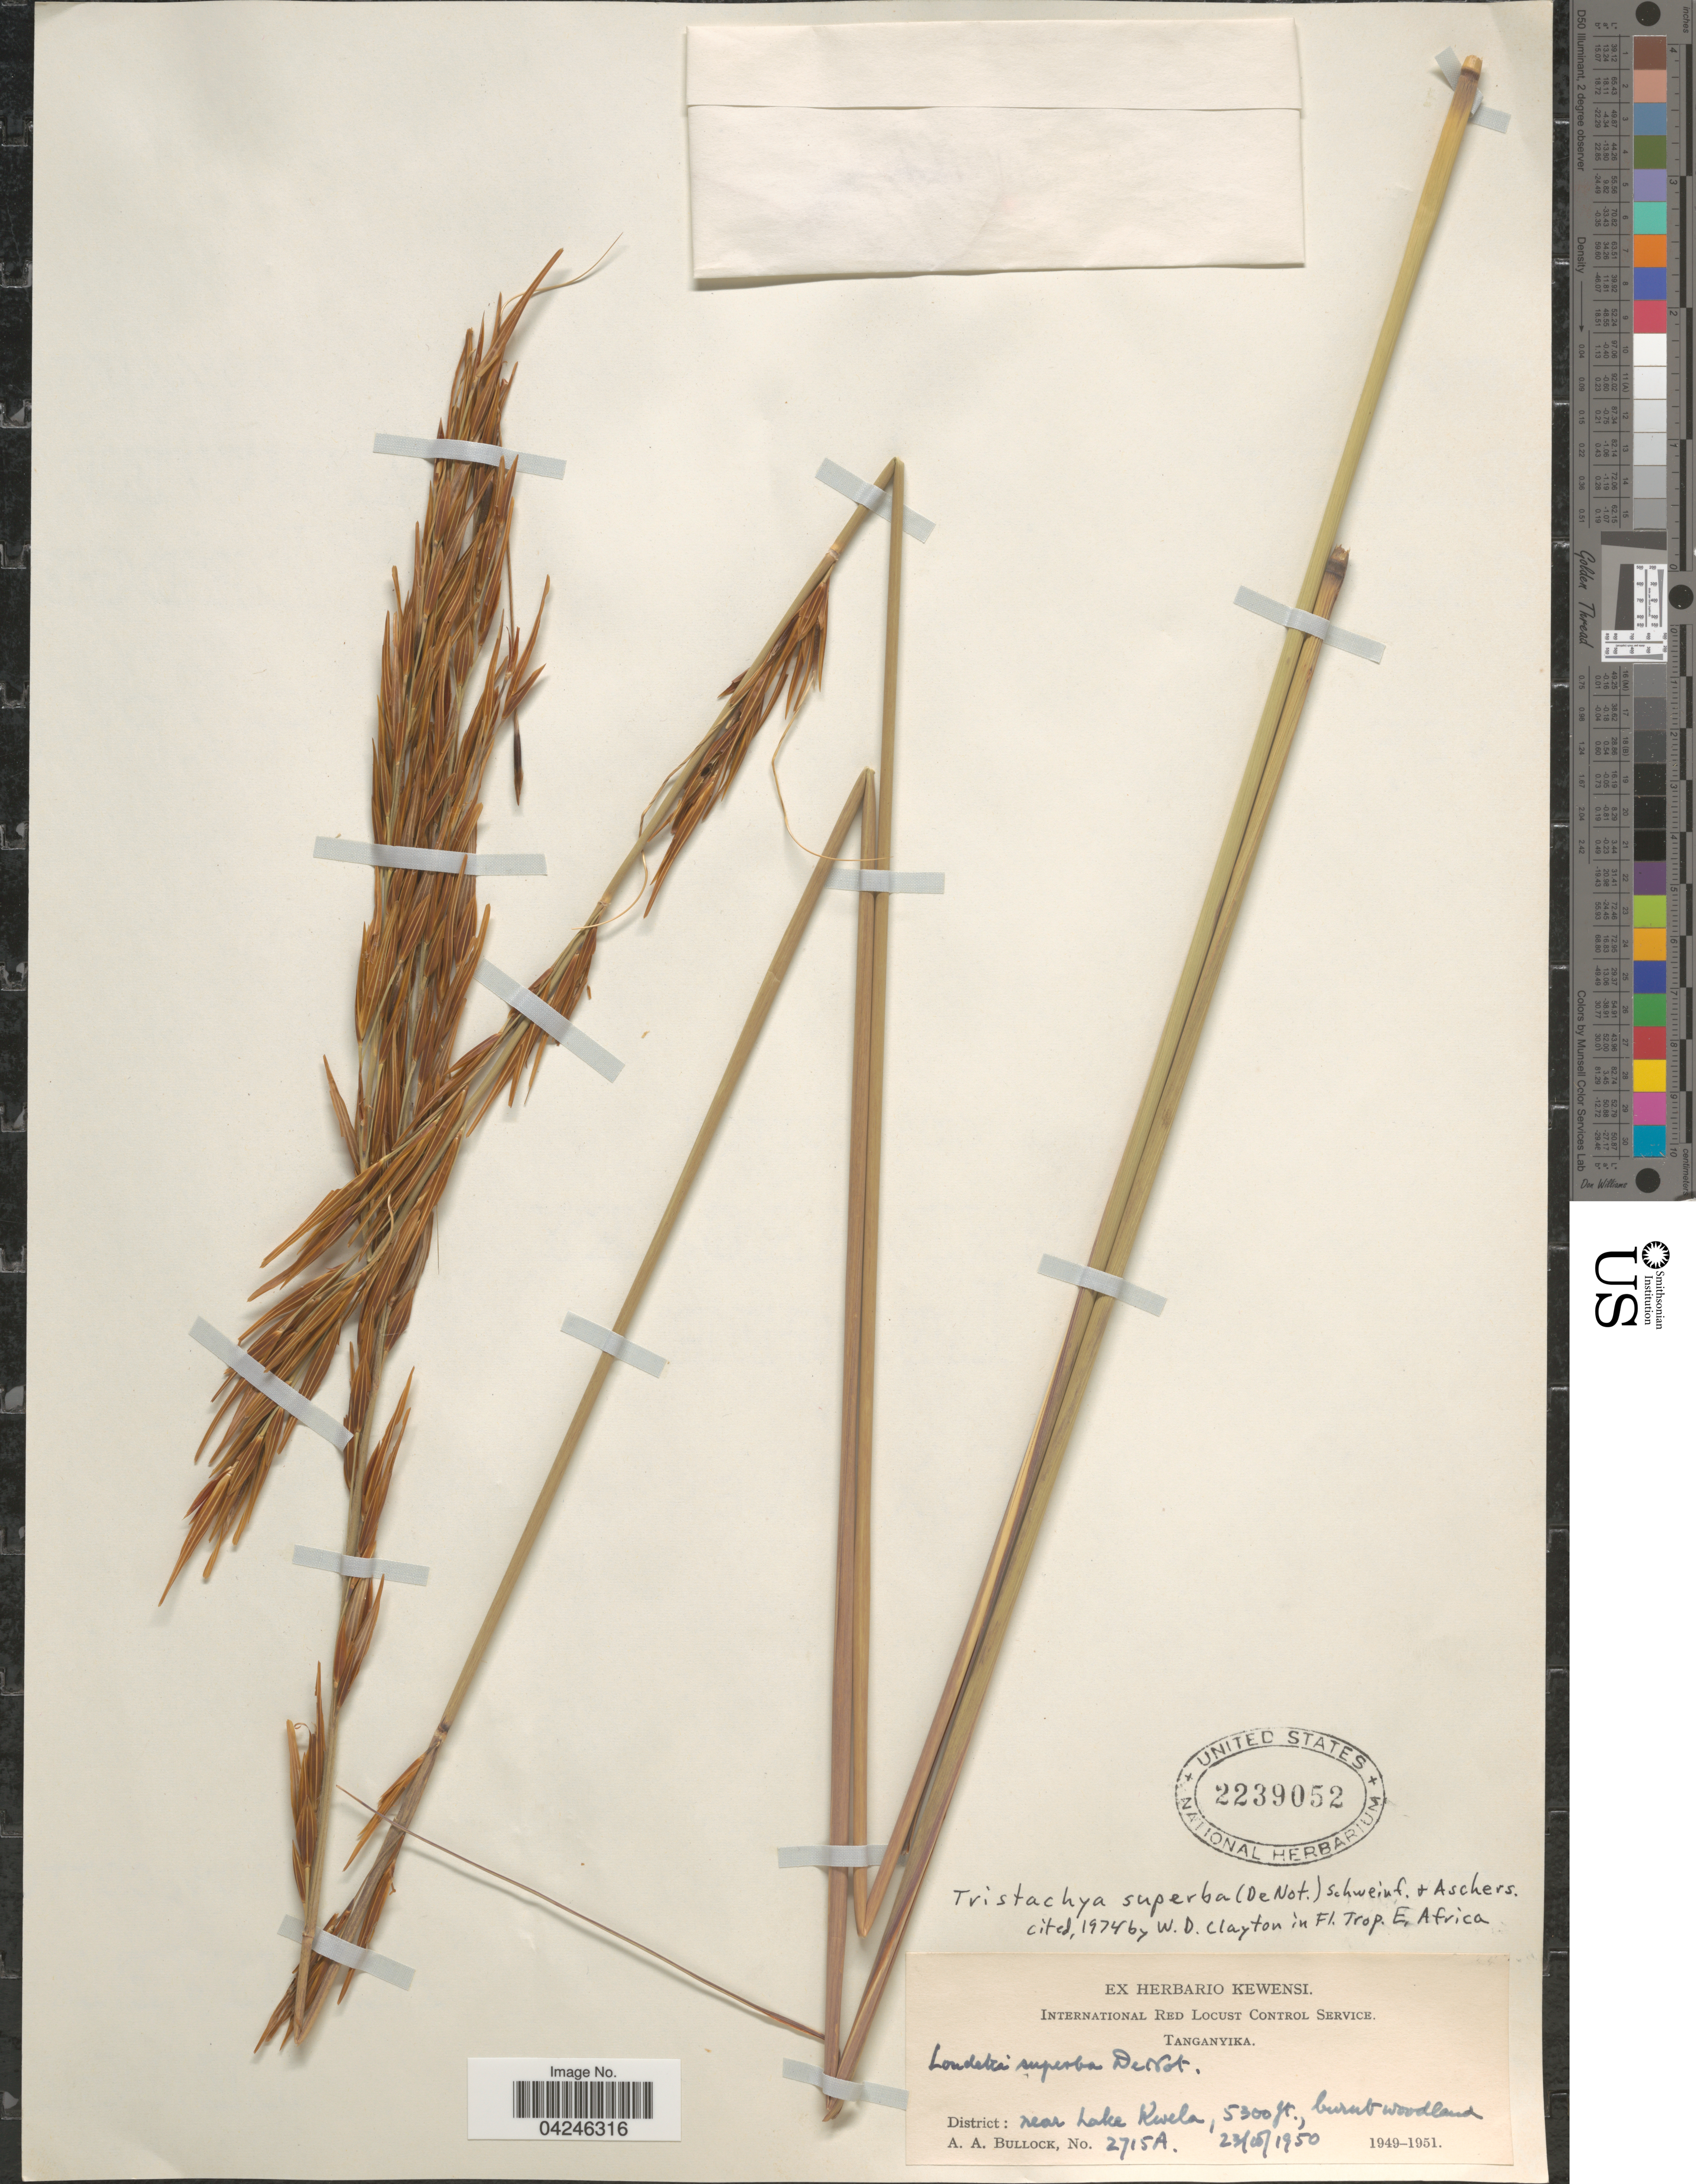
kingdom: Plantae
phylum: Tracheophyta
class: Liliopsida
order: Poales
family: Poaceae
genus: Tristachya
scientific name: Tristachya superba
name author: (De Not.) Schweinf. & Asch.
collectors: A. Bullock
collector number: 2715A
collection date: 1950-10-23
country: Tanzania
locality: District: Near Lake Kwela.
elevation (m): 1615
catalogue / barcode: US 2239052